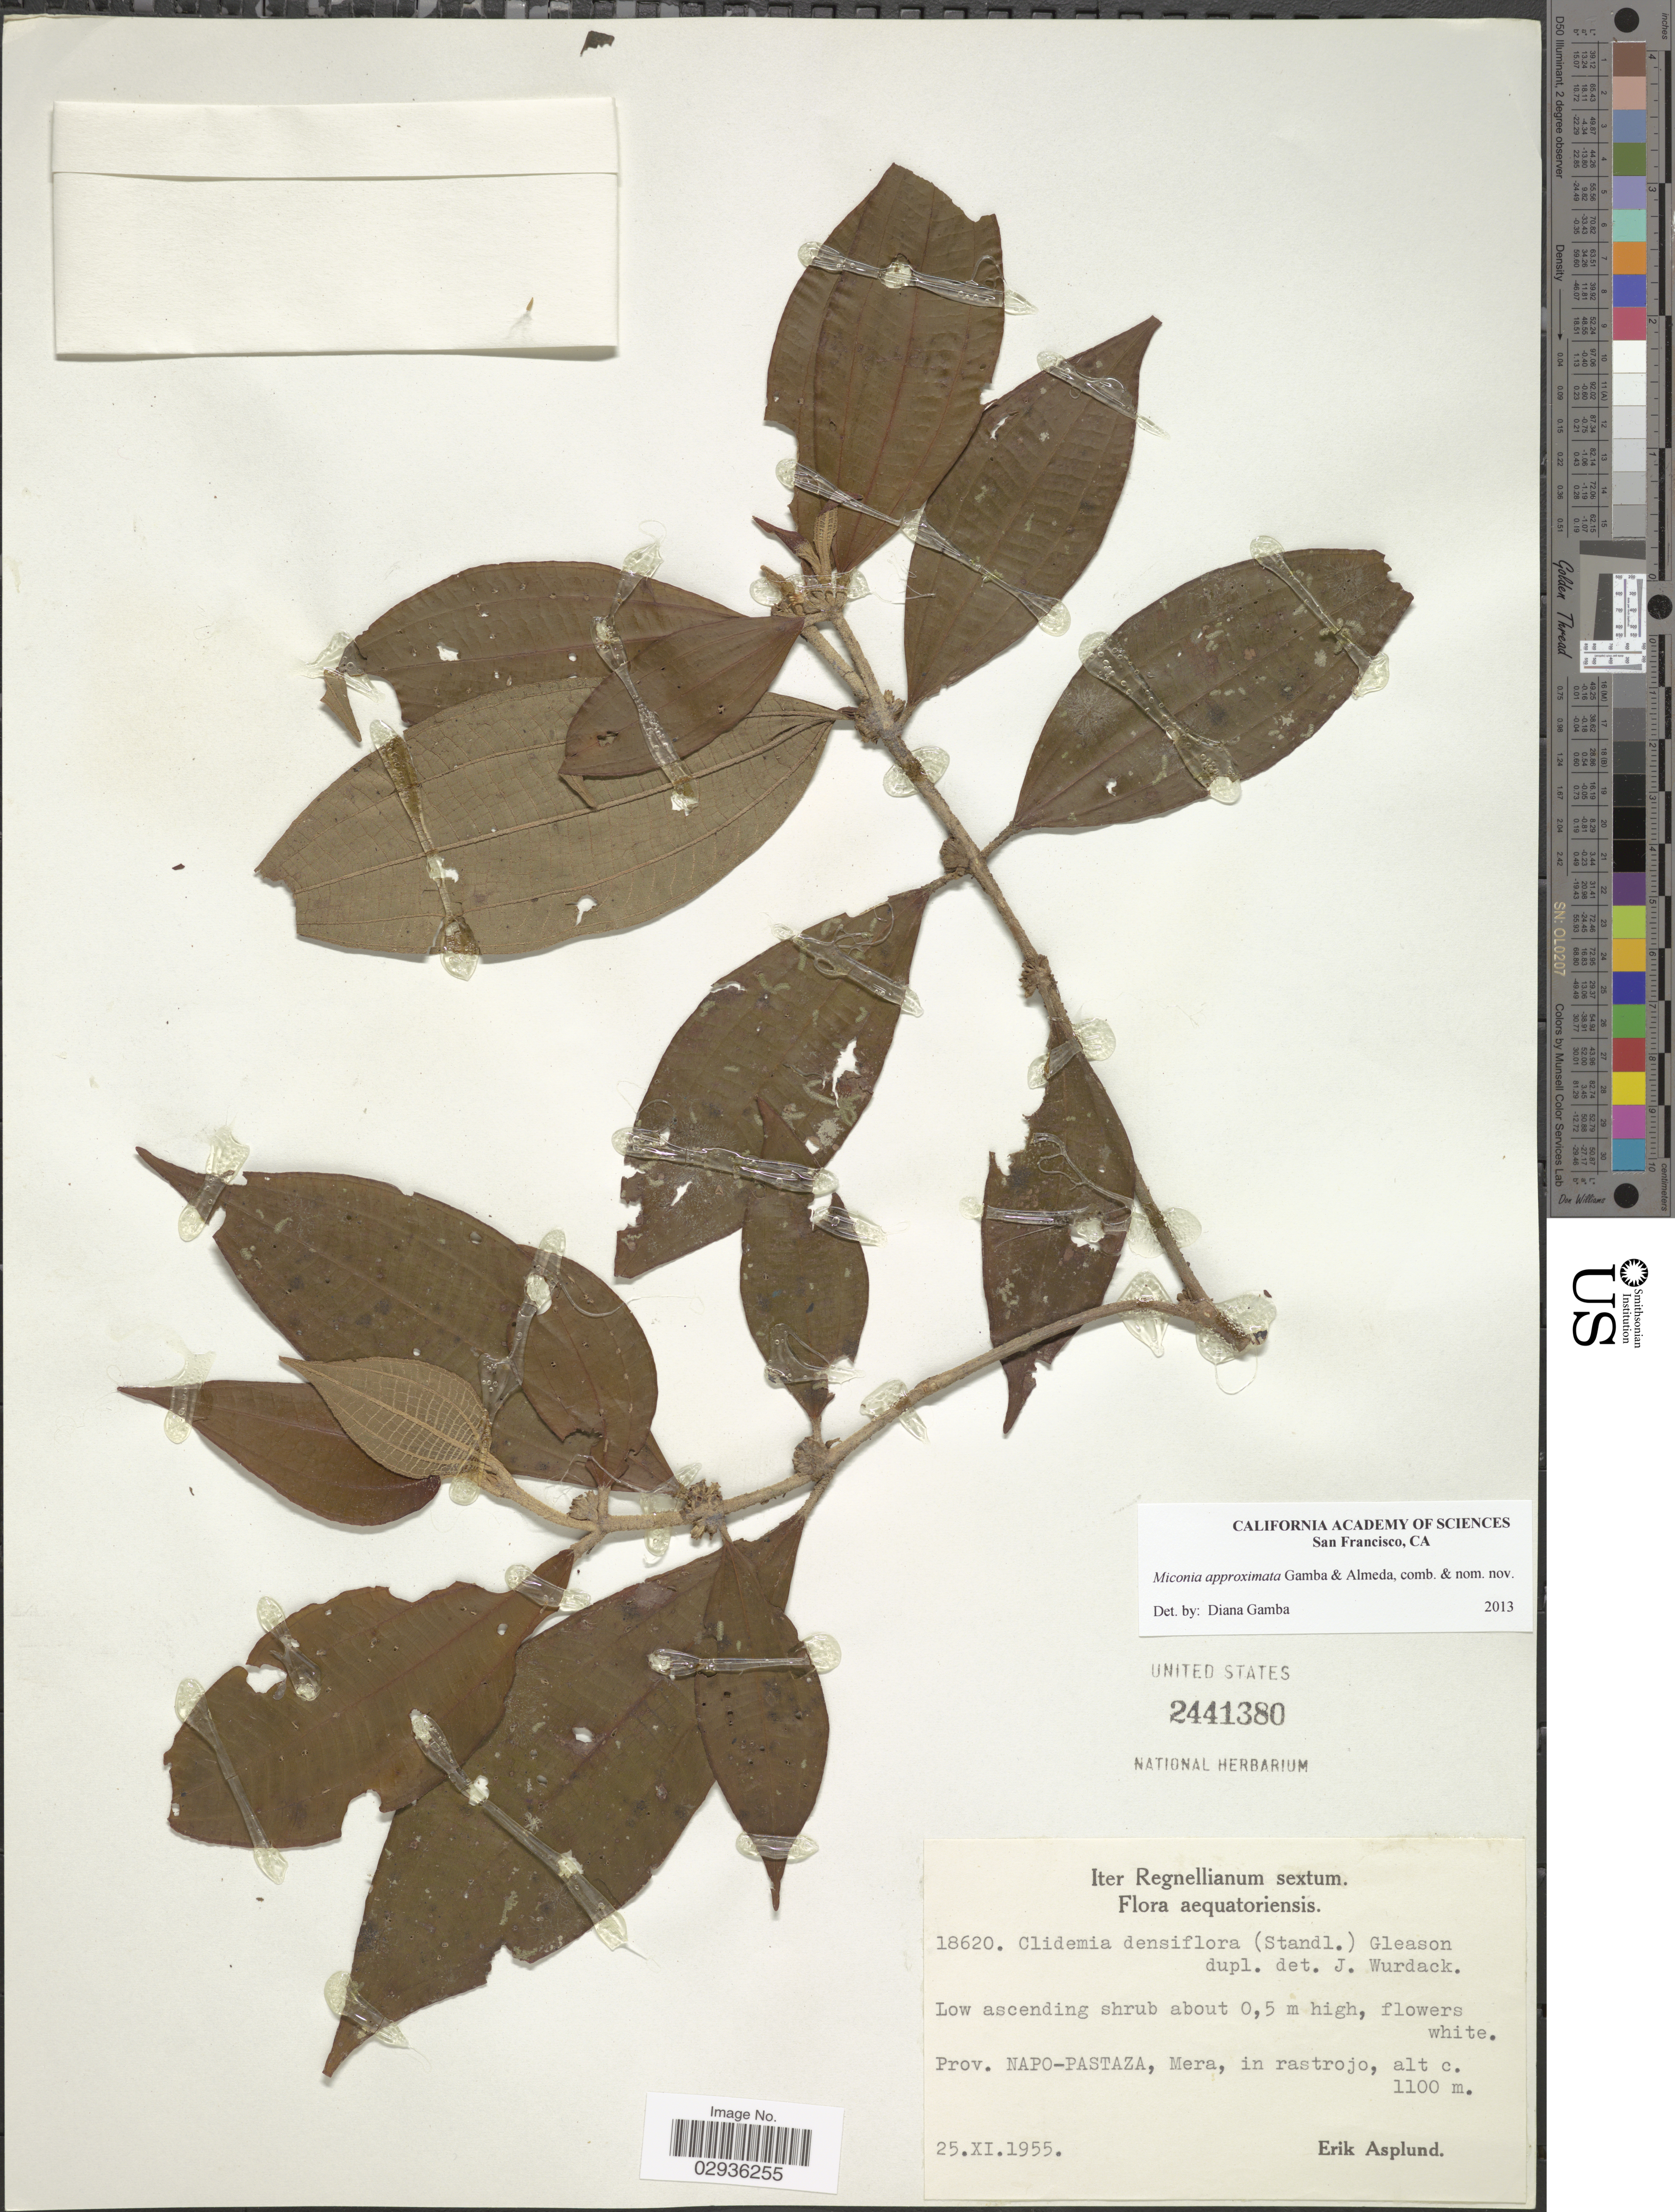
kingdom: Plantae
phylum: Tracheophyta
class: Magnoliopsida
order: Myrtales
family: Melastomataceae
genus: Miconia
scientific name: Miconia approximata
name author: Gamba & Almeda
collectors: E. Asplund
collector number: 18620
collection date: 1955-11-25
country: Ecuador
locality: Napo-Pastaza, Mera, in rastrojo.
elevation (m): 1100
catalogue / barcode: US 2441380